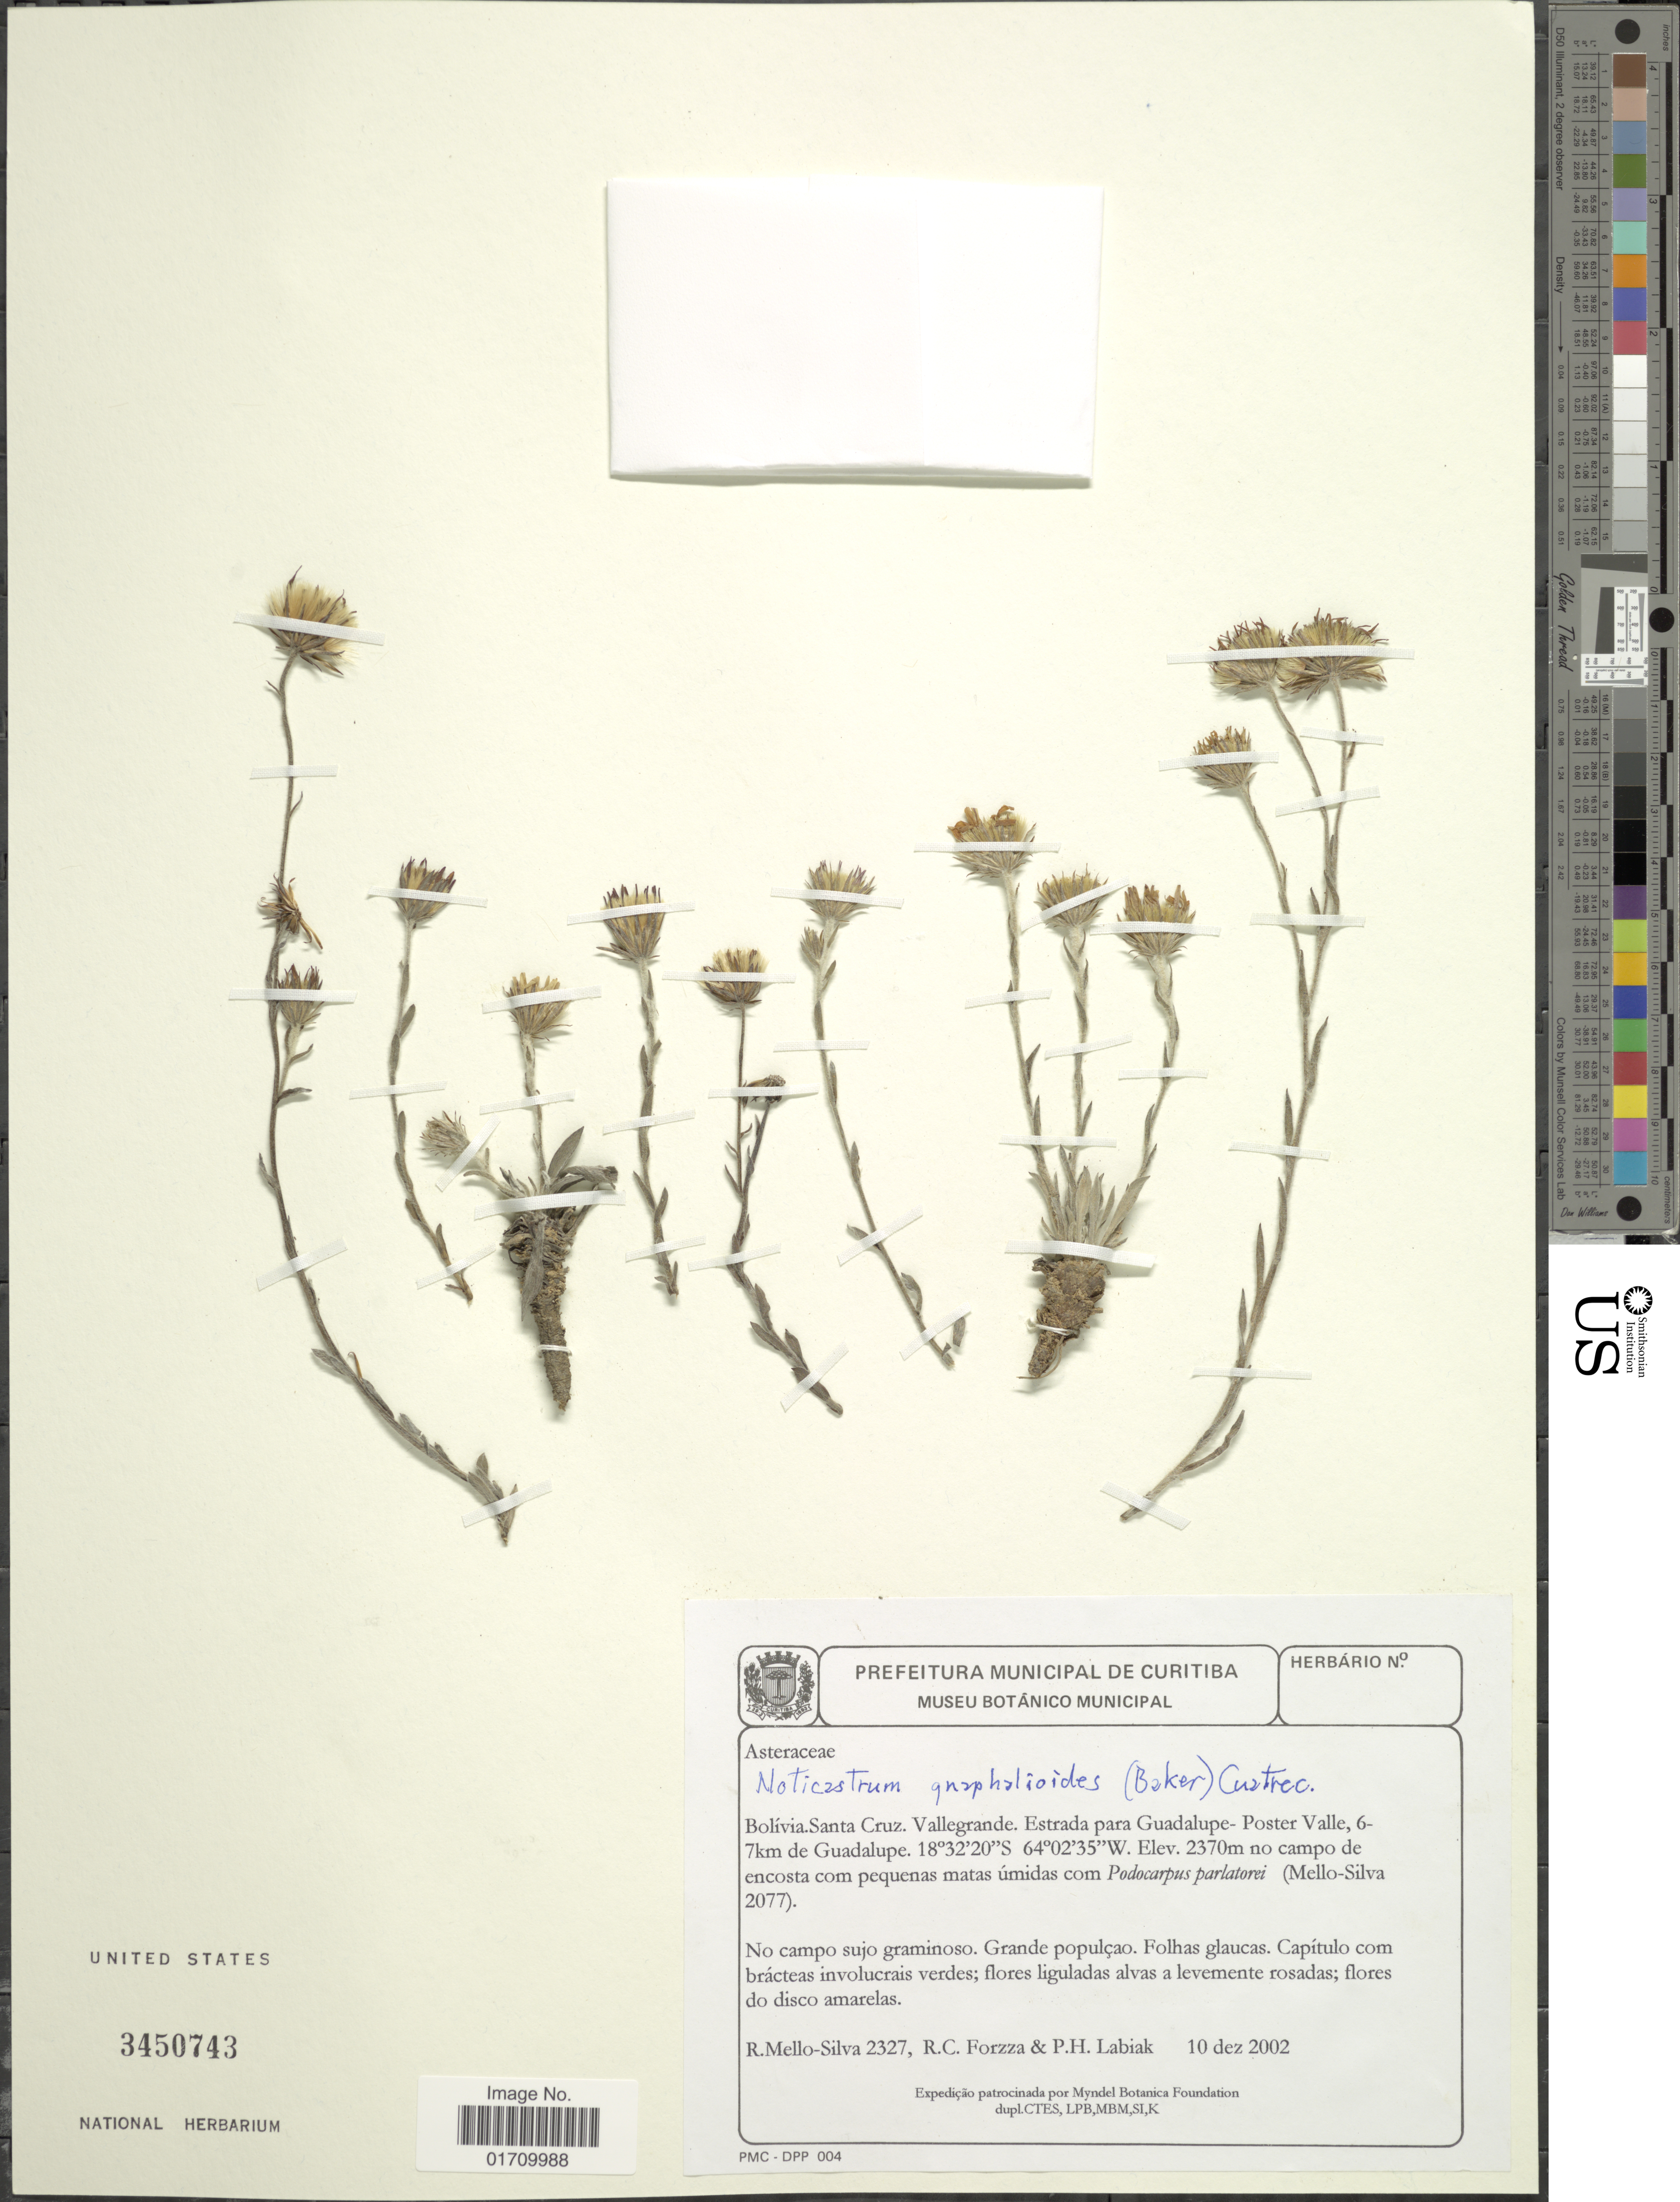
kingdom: Plantae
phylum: Tracheophyta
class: Magnoliopsida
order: Asterales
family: Asteraceae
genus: Noticastrum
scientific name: Noticastrum gnaphalioides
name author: (Baker) Cuatrec.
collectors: R. Mello-Silva, R. C. Forzza & P. H. Labiak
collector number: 2327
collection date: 2002-12-10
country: Bolivia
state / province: Santa Cruz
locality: Estrada para Guadalupe-Poster Valle, 6-7 km de Guadalupe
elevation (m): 2370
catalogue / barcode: US 3450743